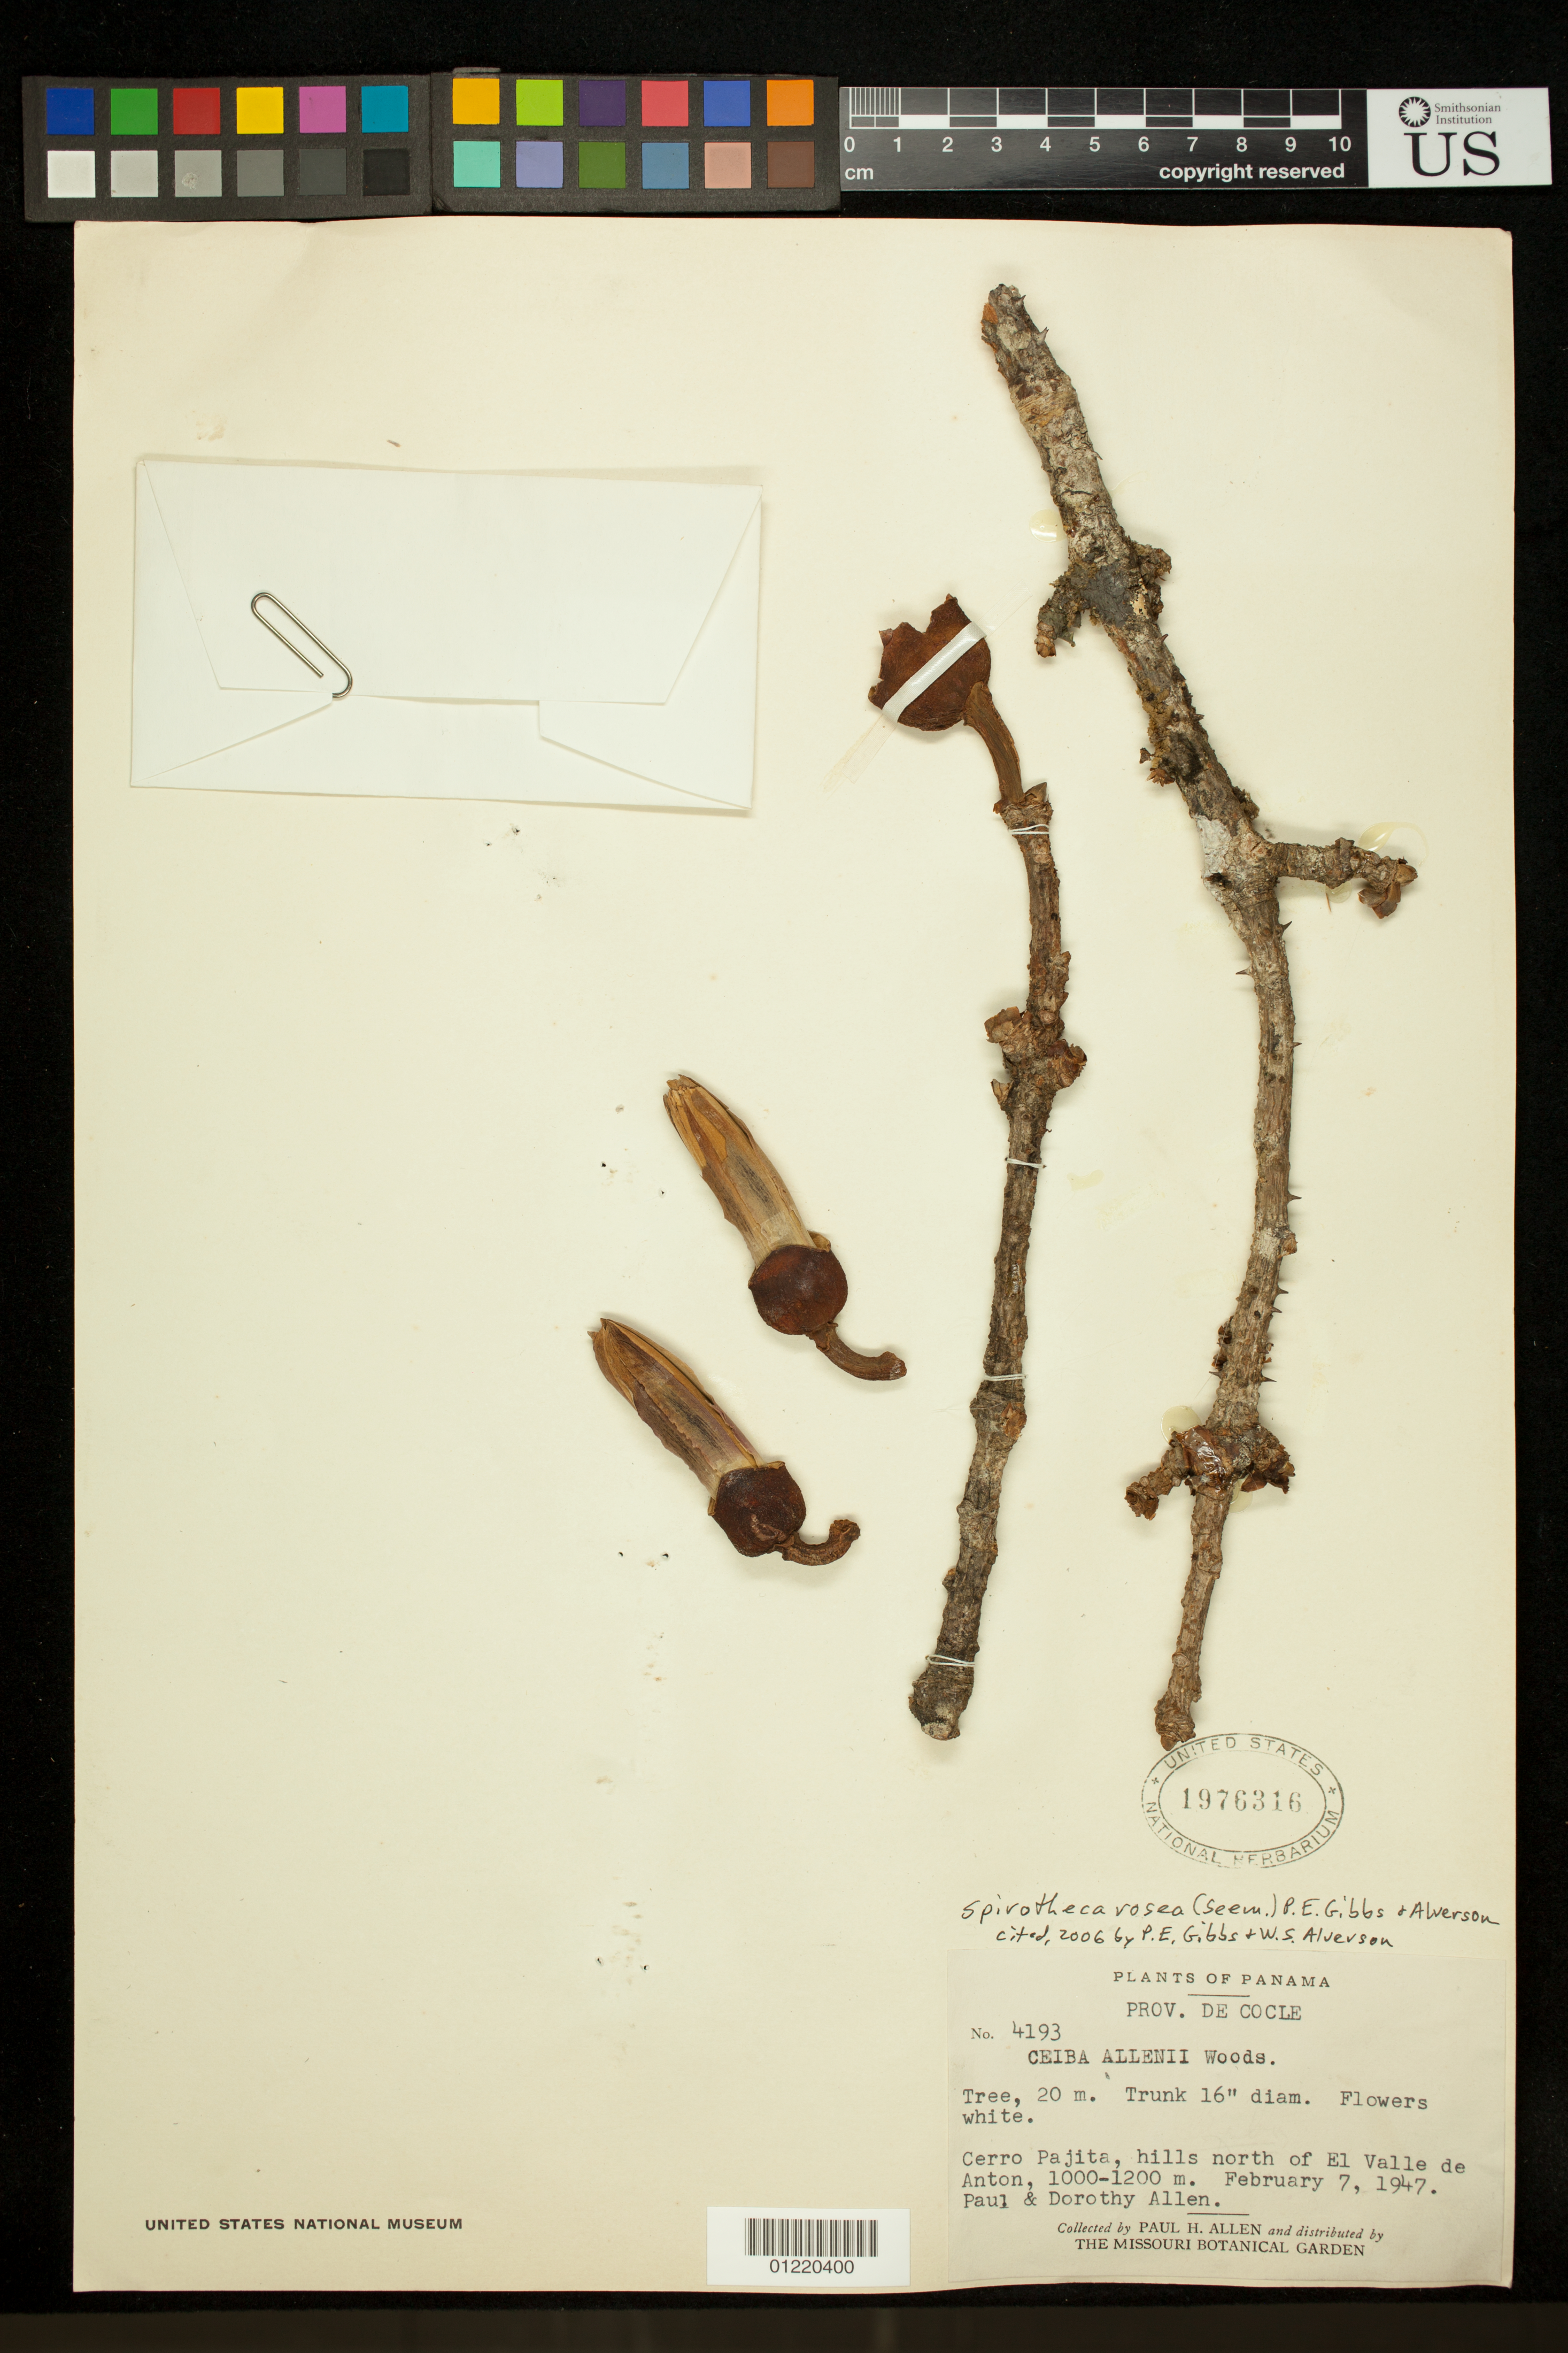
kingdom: Plantae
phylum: Tracheophyta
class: Magnoliopsida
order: Malvales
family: Malvaceae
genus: Spirotheca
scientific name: Spirotheca rosea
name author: (Cuatrec.) Gibbs & W.S. Alverson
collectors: P. H. Allen & D. O. Allen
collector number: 4193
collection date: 1947-02-07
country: Panama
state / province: Coclé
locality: Cerro Pajita, hills north of El Valle de Anton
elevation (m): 1000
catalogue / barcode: US 1976316